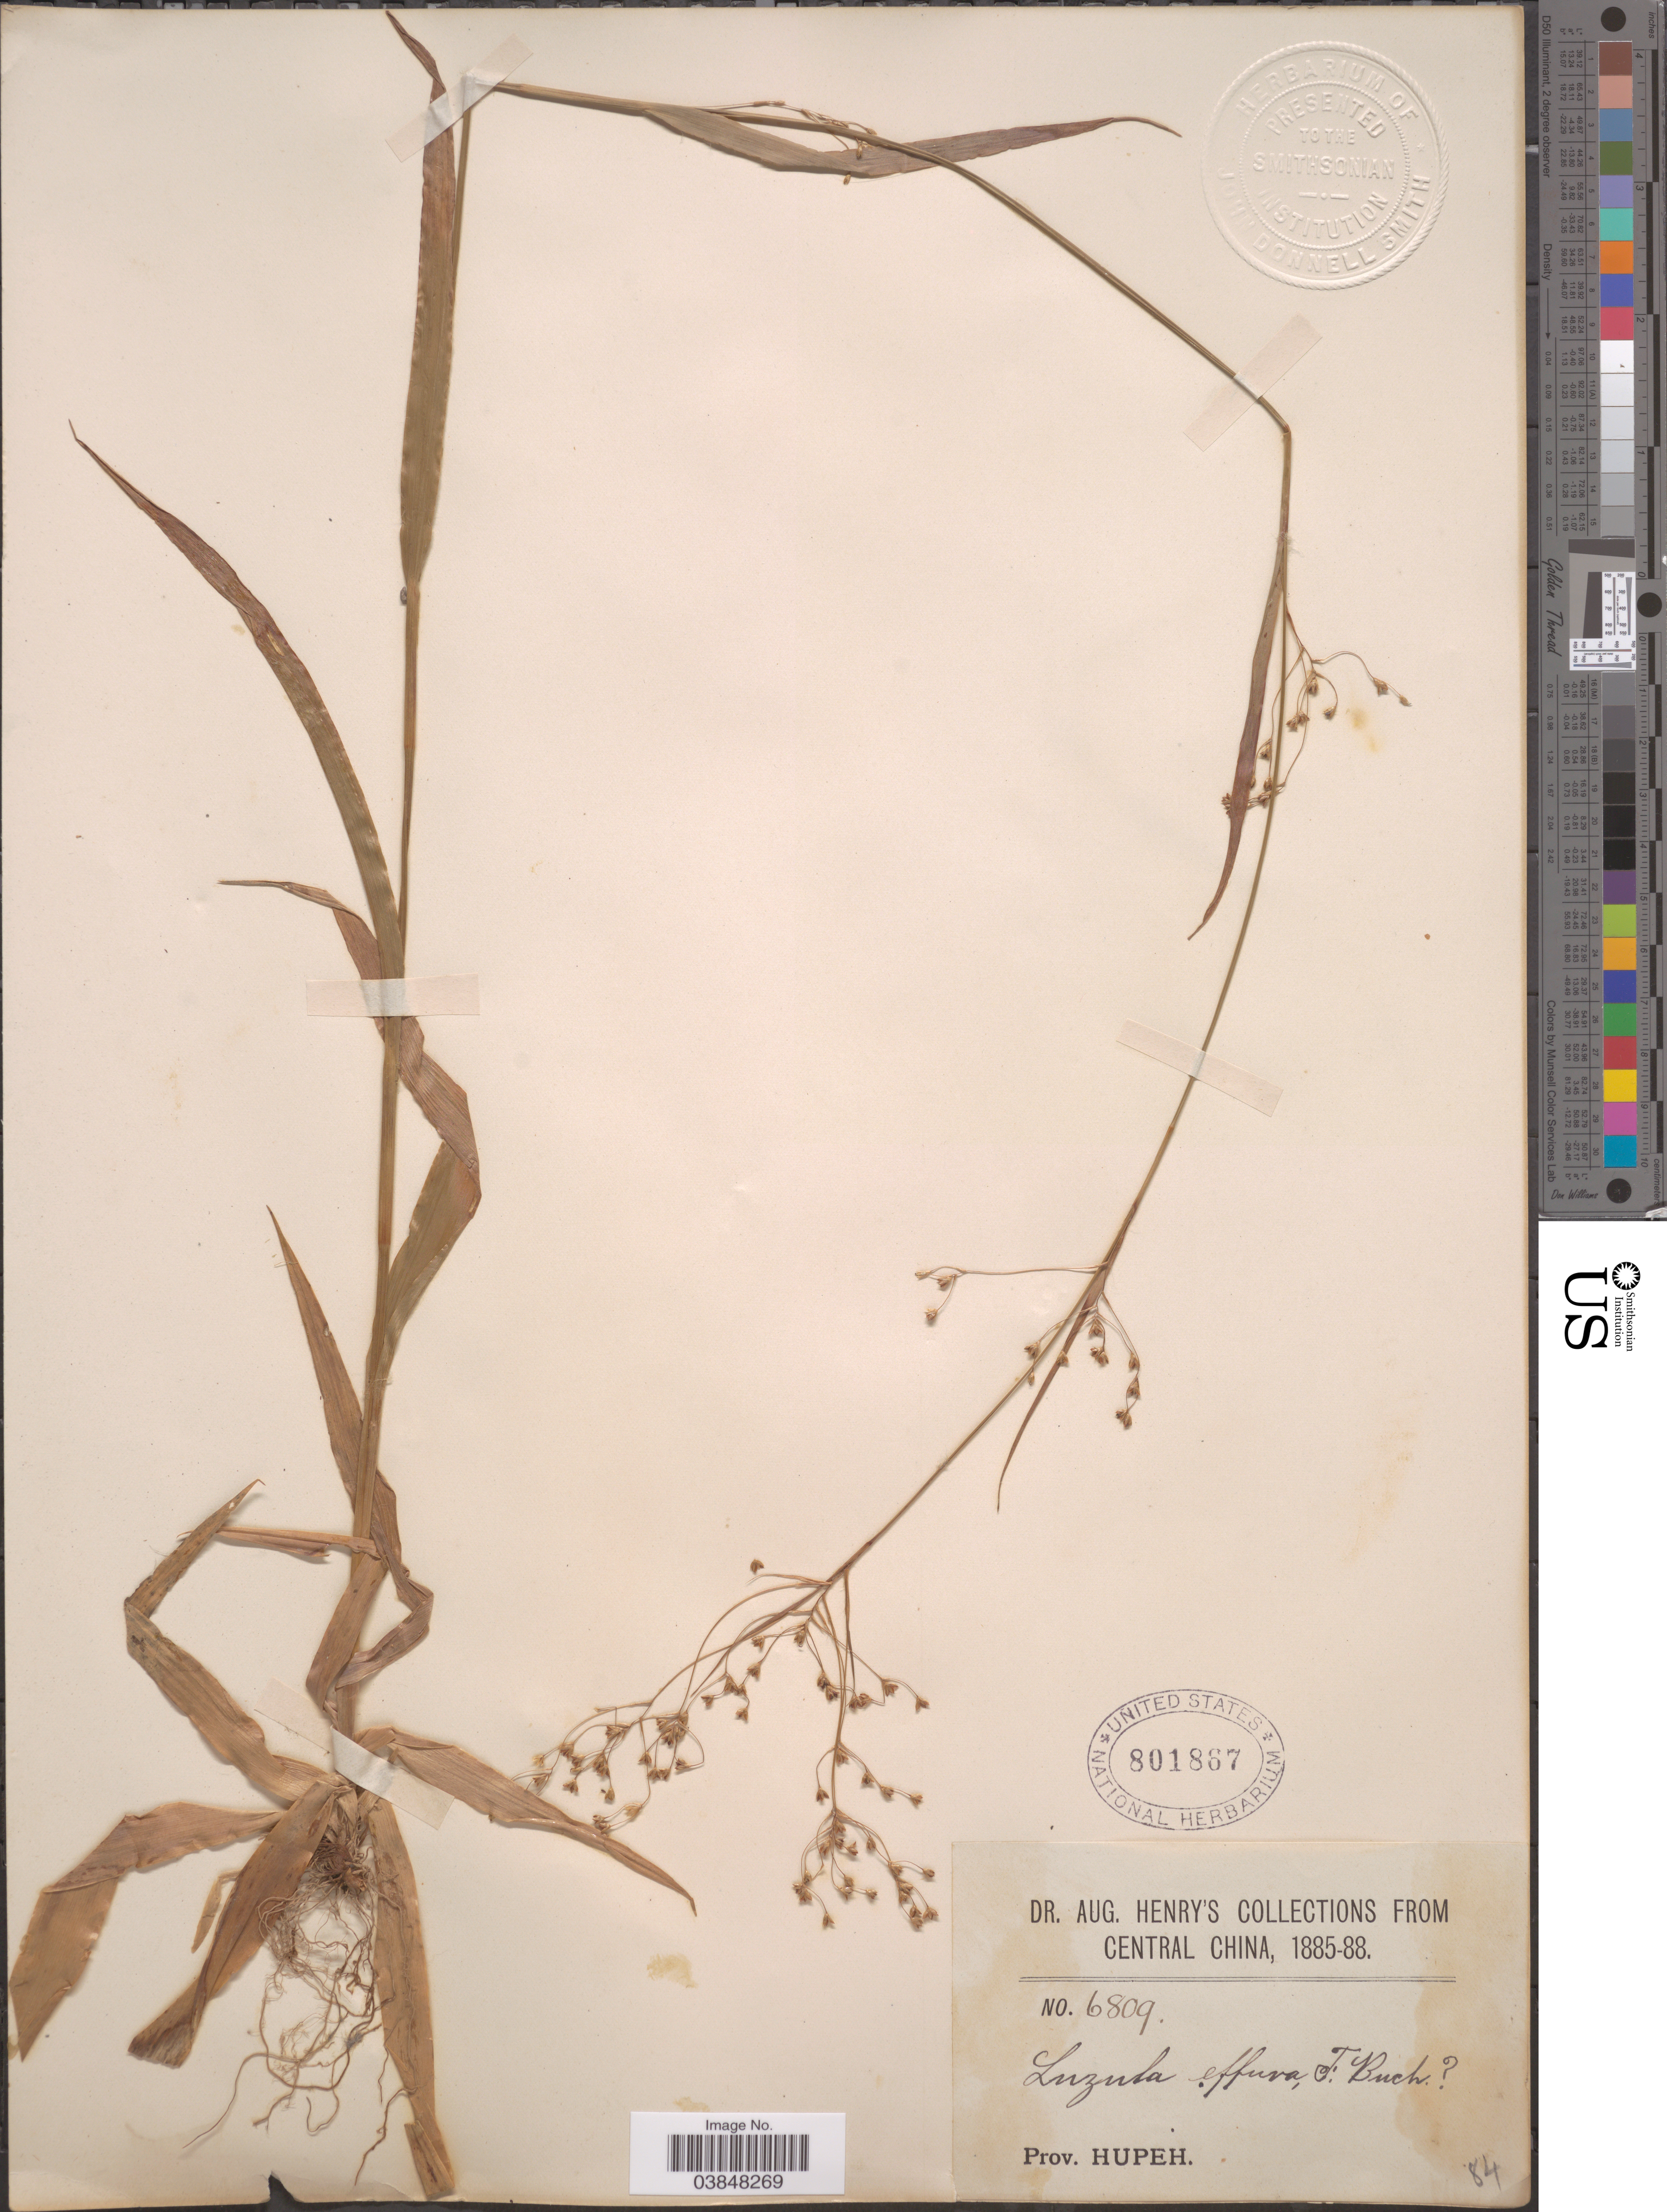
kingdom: Plantae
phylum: Tracheophyta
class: Liliopsida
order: Poales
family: Juncaceae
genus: Luzula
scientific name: Luzula effusa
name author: Buchenau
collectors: A. Henry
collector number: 6809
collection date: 1885/1888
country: China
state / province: Hubei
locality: Central China. Prov. Hupeh.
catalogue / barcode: US 801867